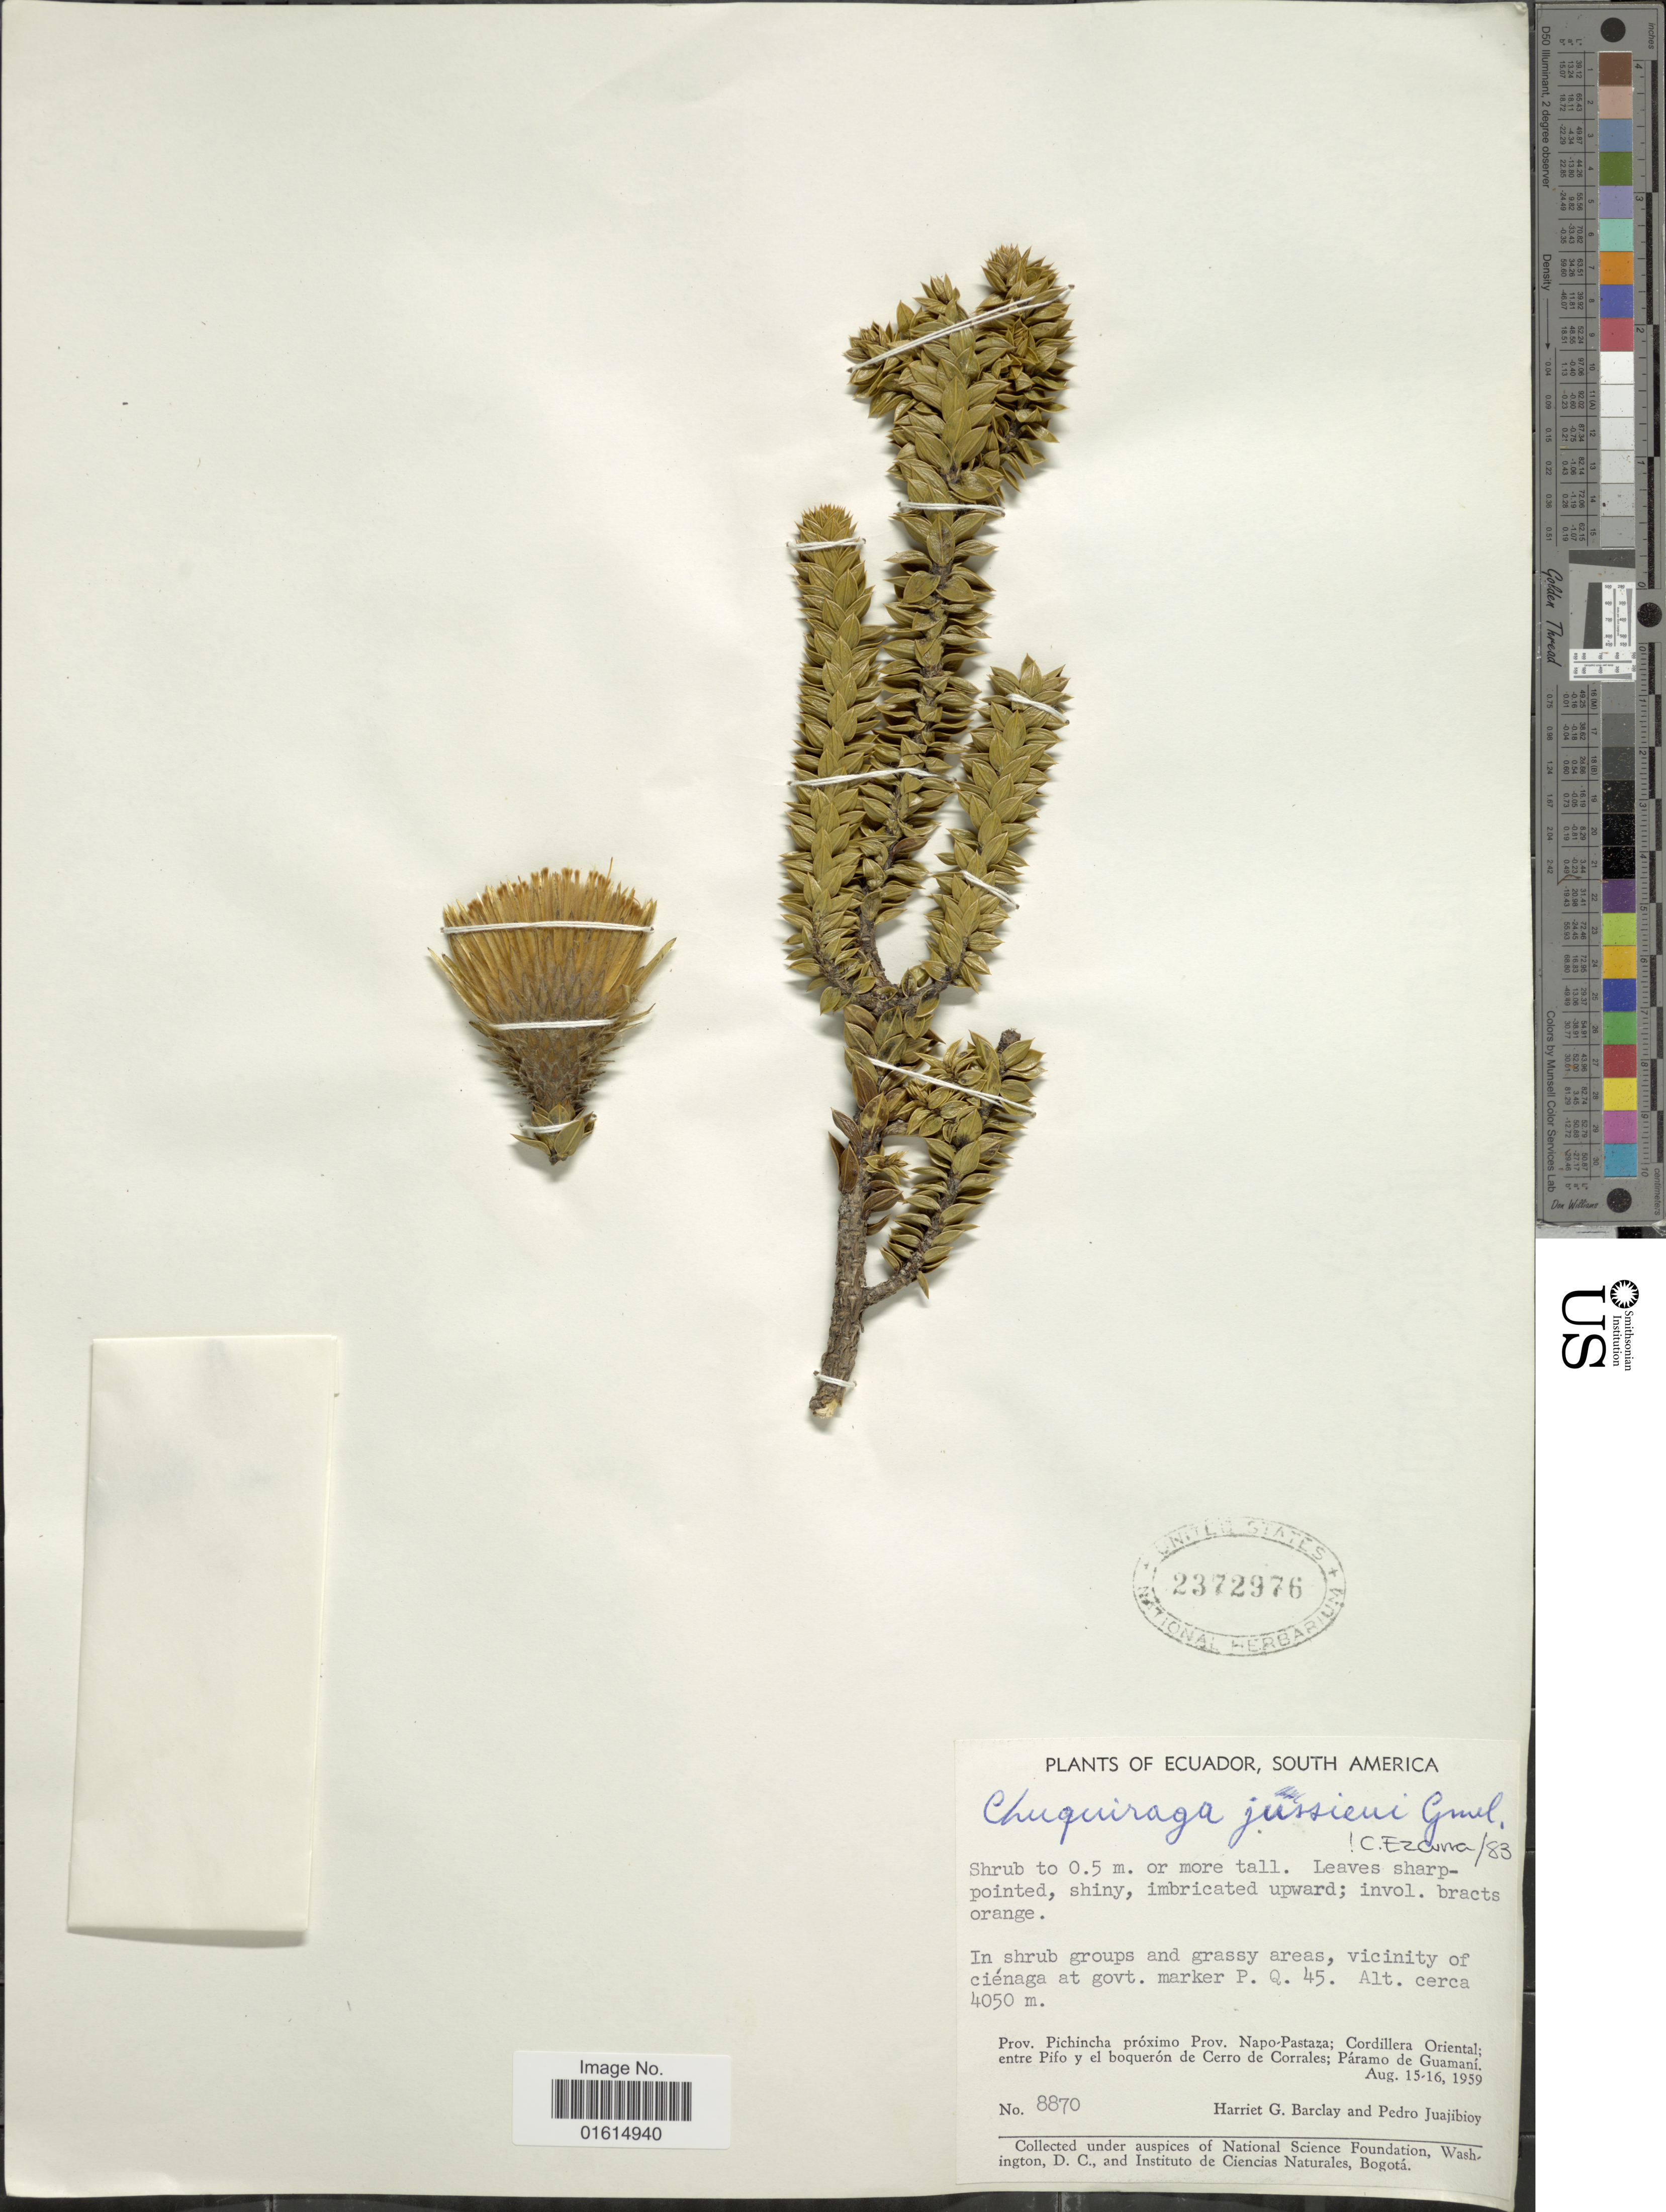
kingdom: Plantae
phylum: Tracheophyta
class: Magnoliopsida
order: Asterales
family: Asteraceae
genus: Chuquiraga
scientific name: Chuquiraga jussieui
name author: J.F. Gmel.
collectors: H. G. Barclay & P. Juajibioy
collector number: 8870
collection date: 1959-08-15/1959-08-16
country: Ecuador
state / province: Pichincha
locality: South America, vicinity of cienaga at govt, marker P.Q.45, Prov. Pichincha proximo Prov. Napo-Pastaza, Cordillera Oriental, entre Pifo y el boqueron de Cerro de Corrales, Paramo de Guamani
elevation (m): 4050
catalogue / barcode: US 2372976